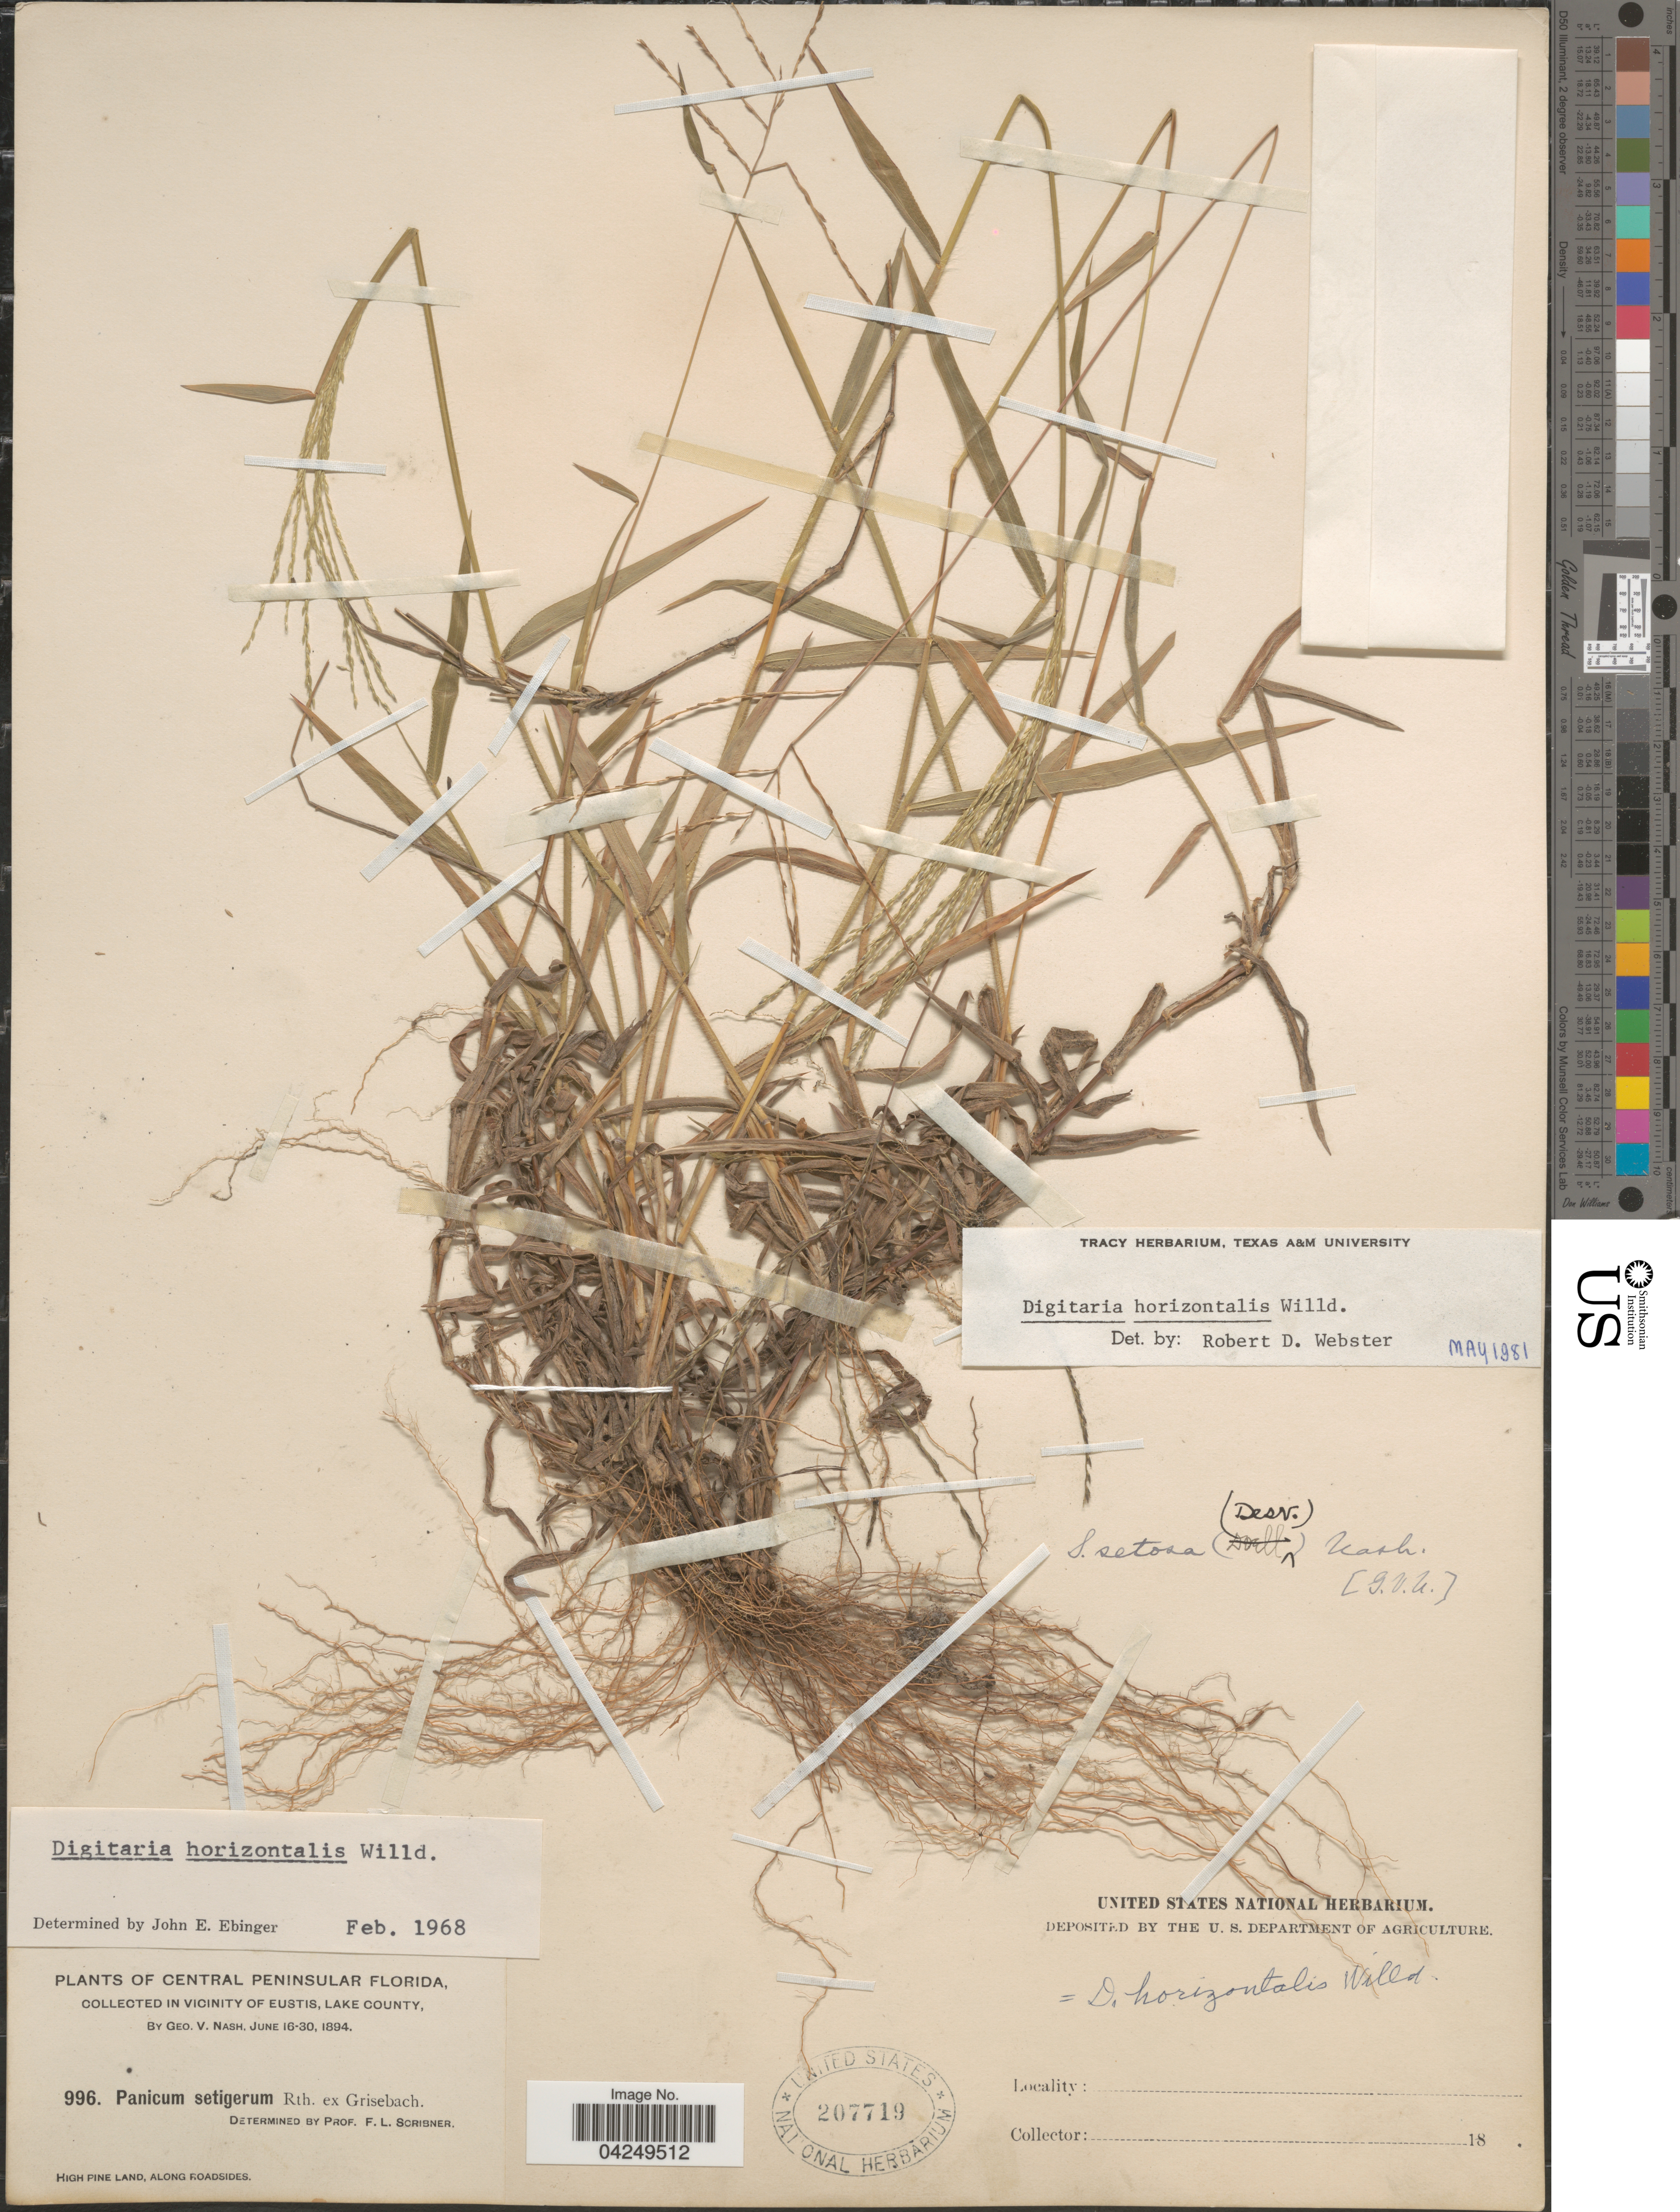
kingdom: Plantae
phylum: Tracheophyta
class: Liliopsida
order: Poales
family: Poaceae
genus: Digitaria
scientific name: Digitaria horizontalis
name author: Willd.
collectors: G. V. Nash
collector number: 996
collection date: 1894-06-16/1894-06-30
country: United States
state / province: Florida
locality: Central Peninsular Florida, in Vicinity of Eustis, Lake County. High Pine Land, along roadsides.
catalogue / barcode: US 207719